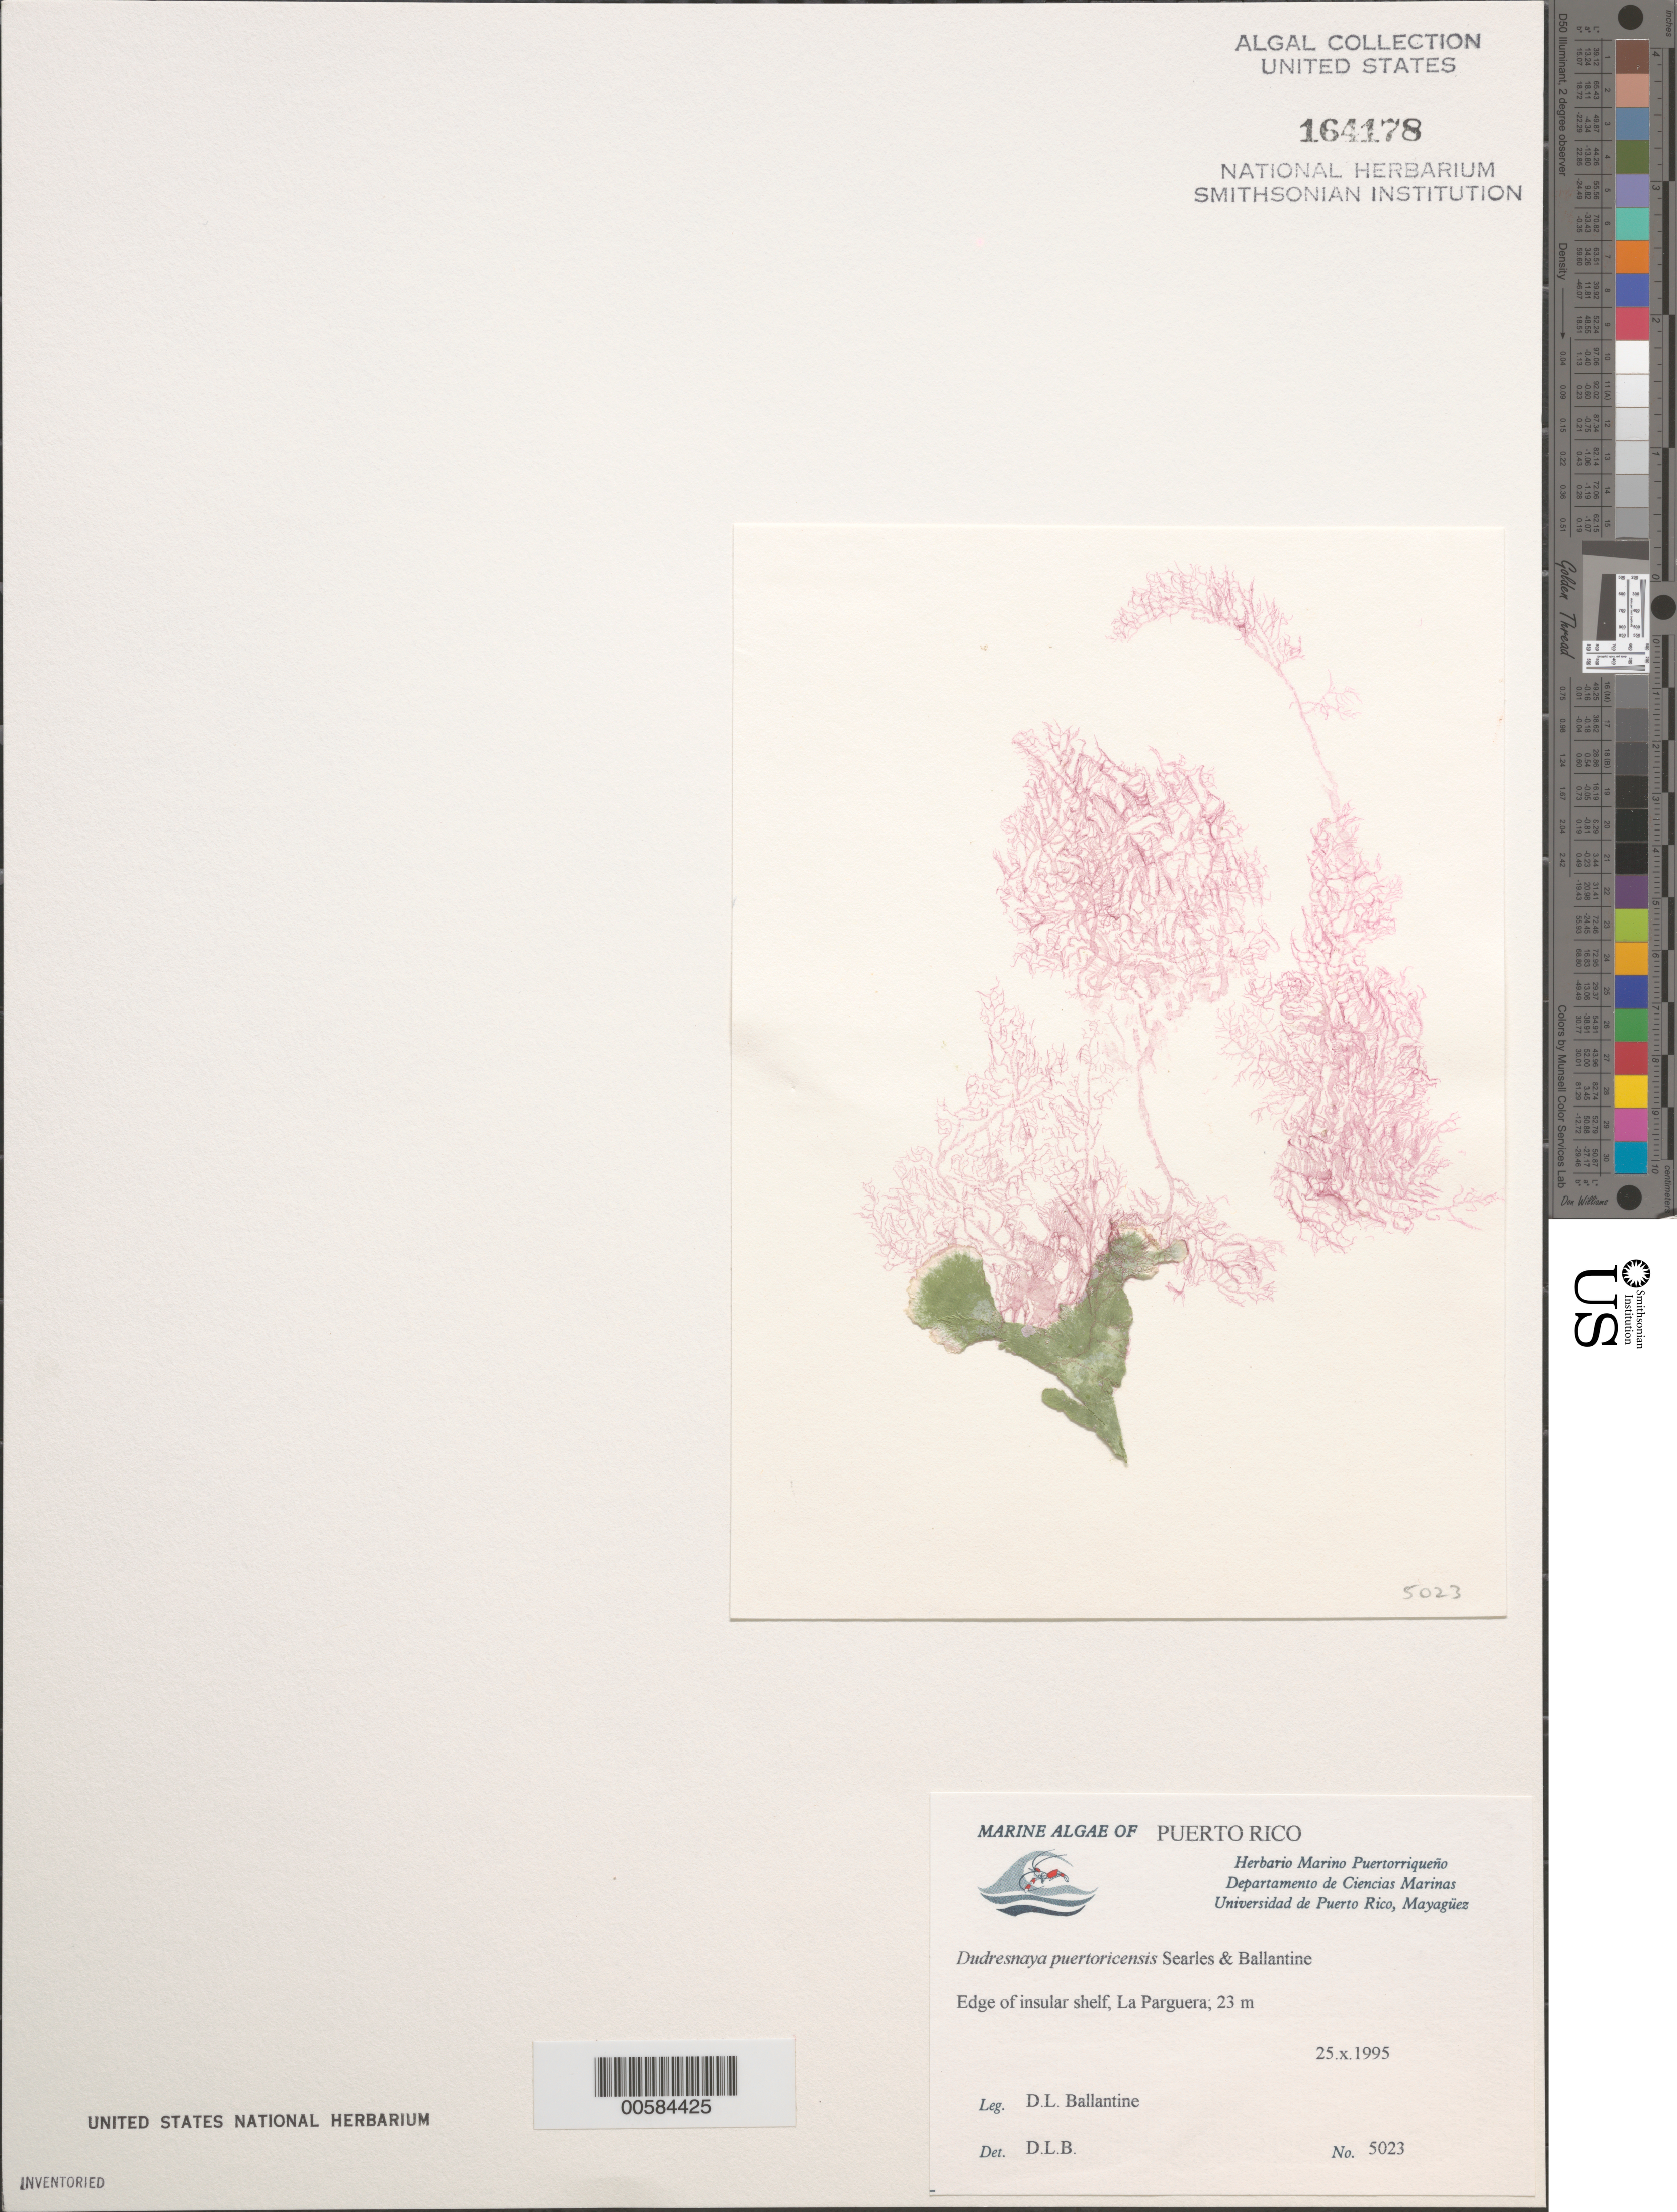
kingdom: Plantae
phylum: Rhodophyta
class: Florideophyceae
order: Gigartinales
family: Dumontiaceae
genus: Dudresnaya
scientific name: Dudresnaya puertoricensis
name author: Searles & D.L. Ballant.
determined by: Ballantine, D. L.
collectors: D.L. Ballantine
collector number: DLB 5023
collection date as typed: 25 Oct 1995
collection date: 1995-10-25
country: Puerto Rico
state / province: Lajas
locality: La Parguera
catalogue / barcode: US 164178